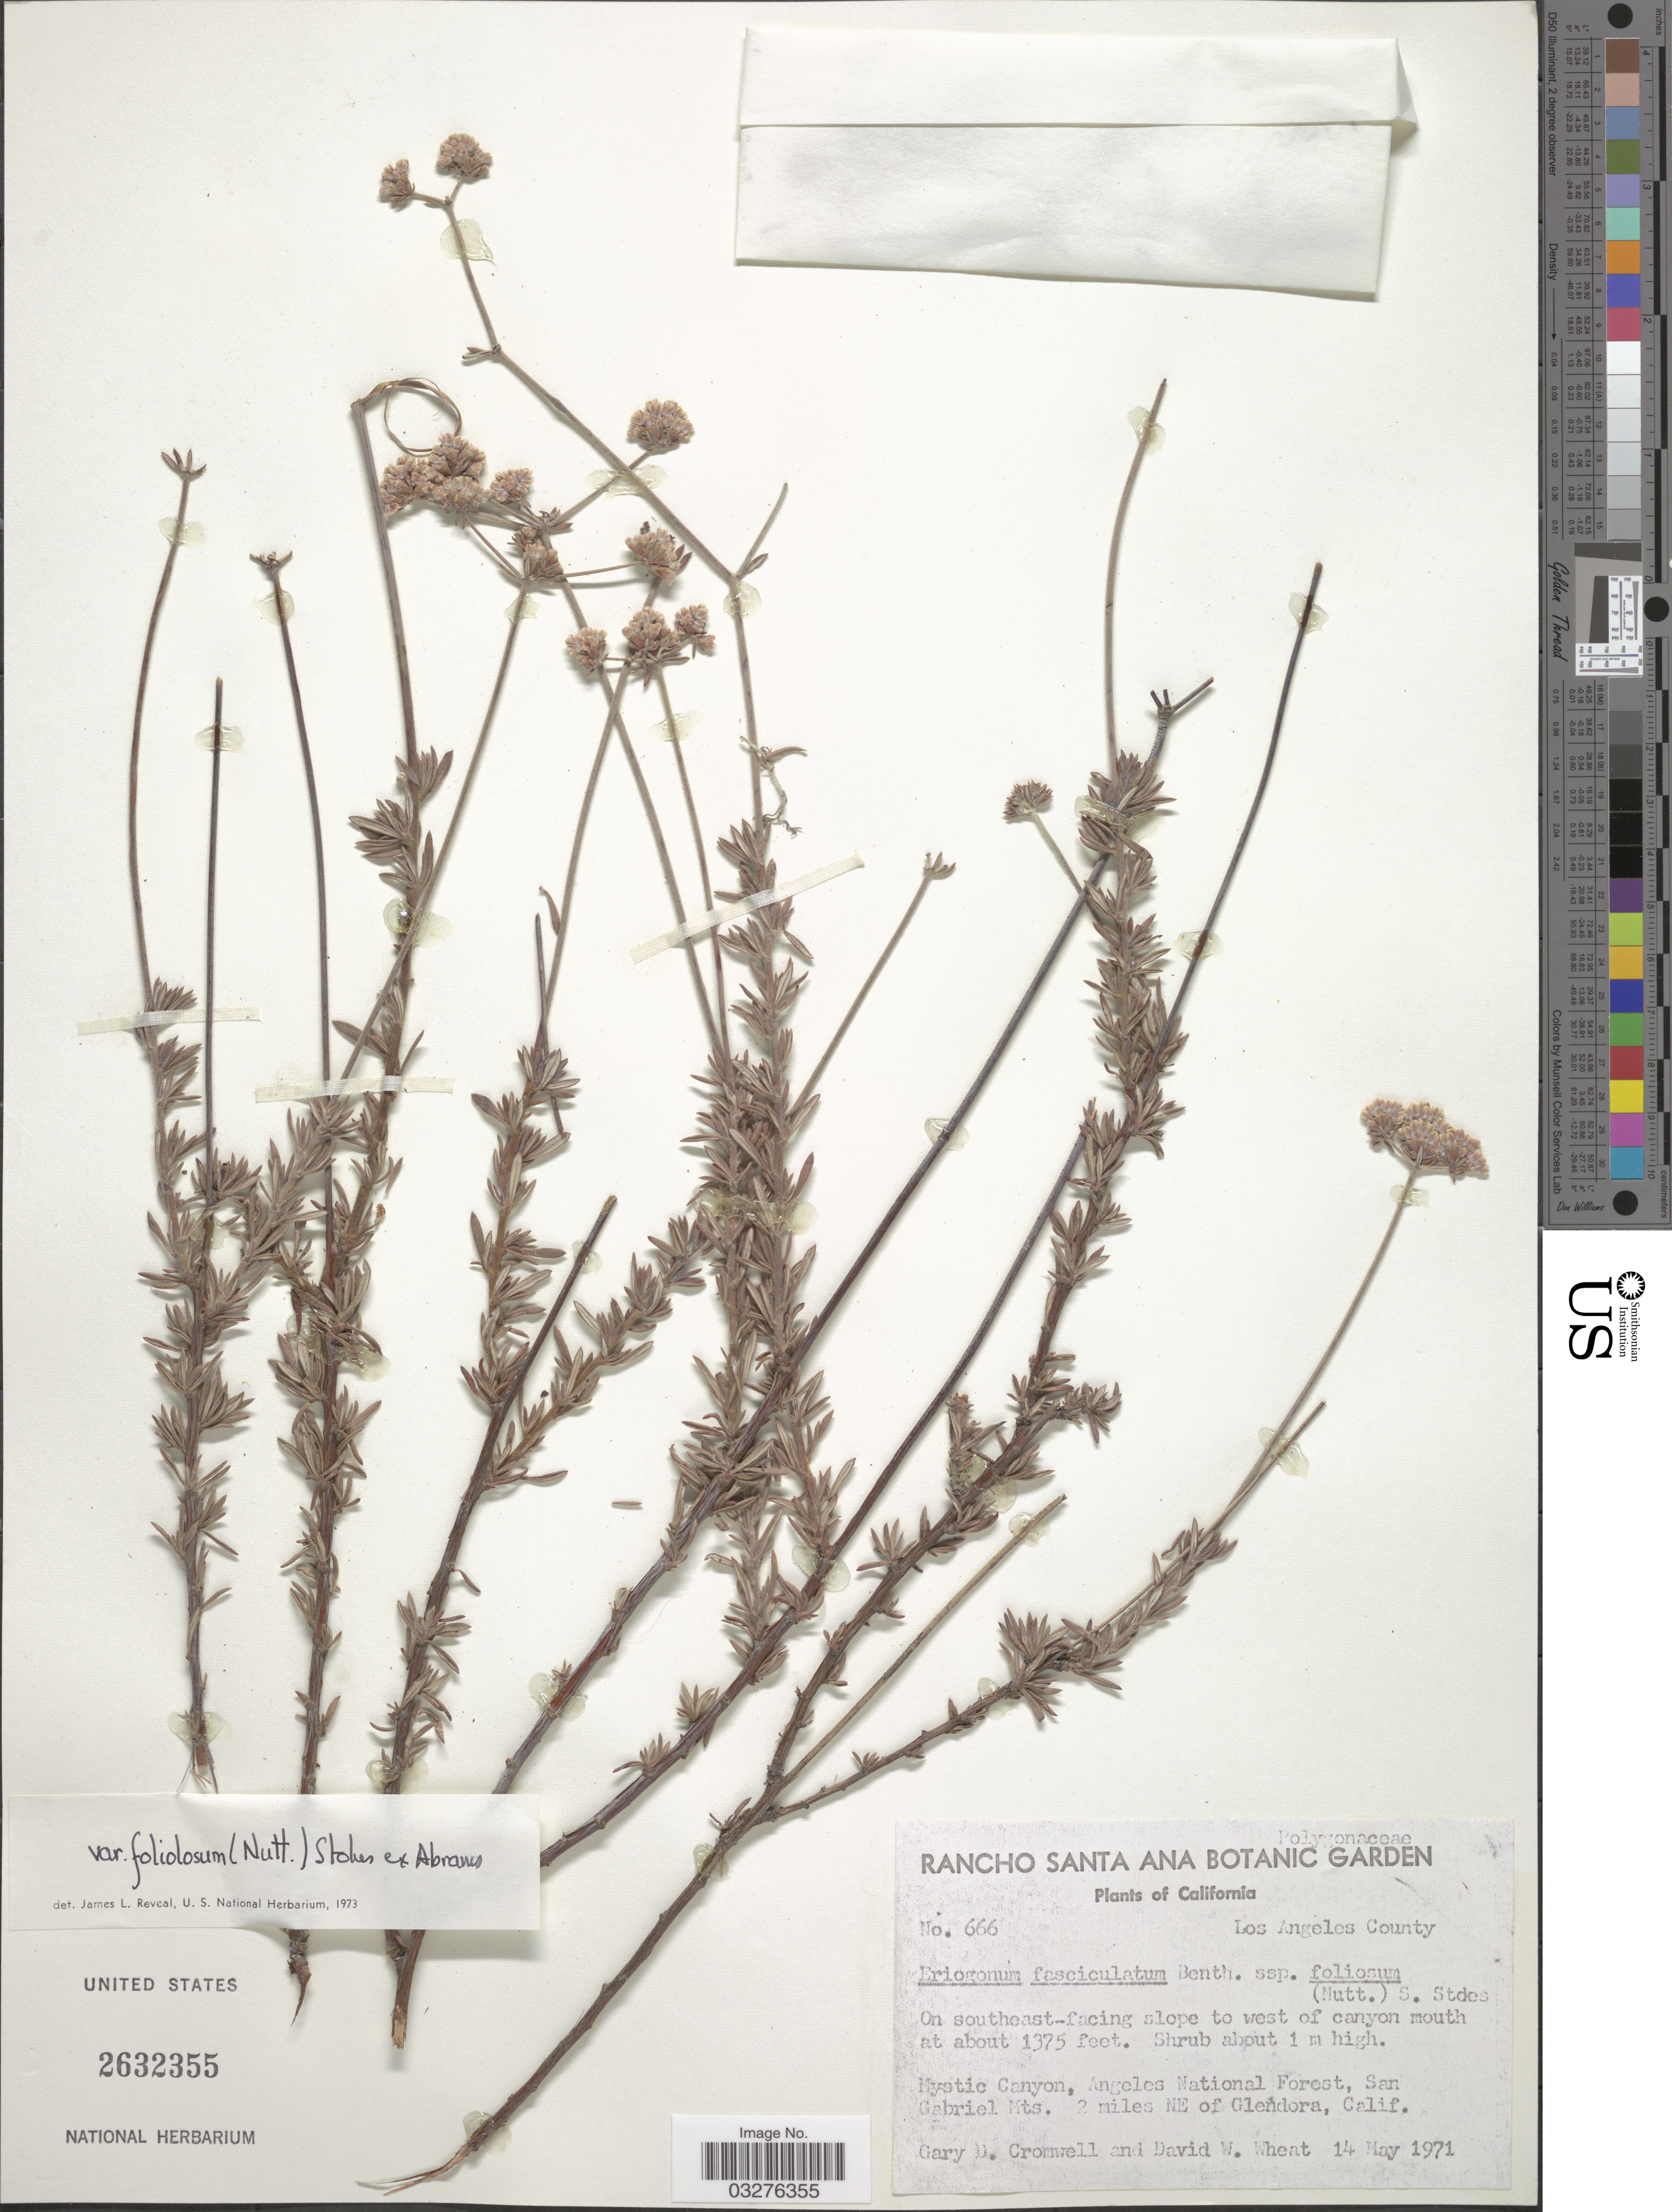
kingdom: Plantae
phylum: Tracheophyta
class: Magnoliopsida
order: Caryophyllales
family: Polygonaceae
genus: Eriogonum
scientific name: Eriogonum fasciculatum var. foliolosum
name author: (Nutt.) S. Stokes ex Abrams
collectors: G. Cromwell & D. Wheat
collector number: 666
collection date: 1971-05-14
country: United States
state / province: California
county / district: Los Angeles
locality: On southeast-facing slope to west of canyon mouth. Mystic Canyon, Angeles National Forest, San Gabriel Mts. 2 miles NE of Glendora.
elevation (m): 419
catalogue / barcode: US 2632355